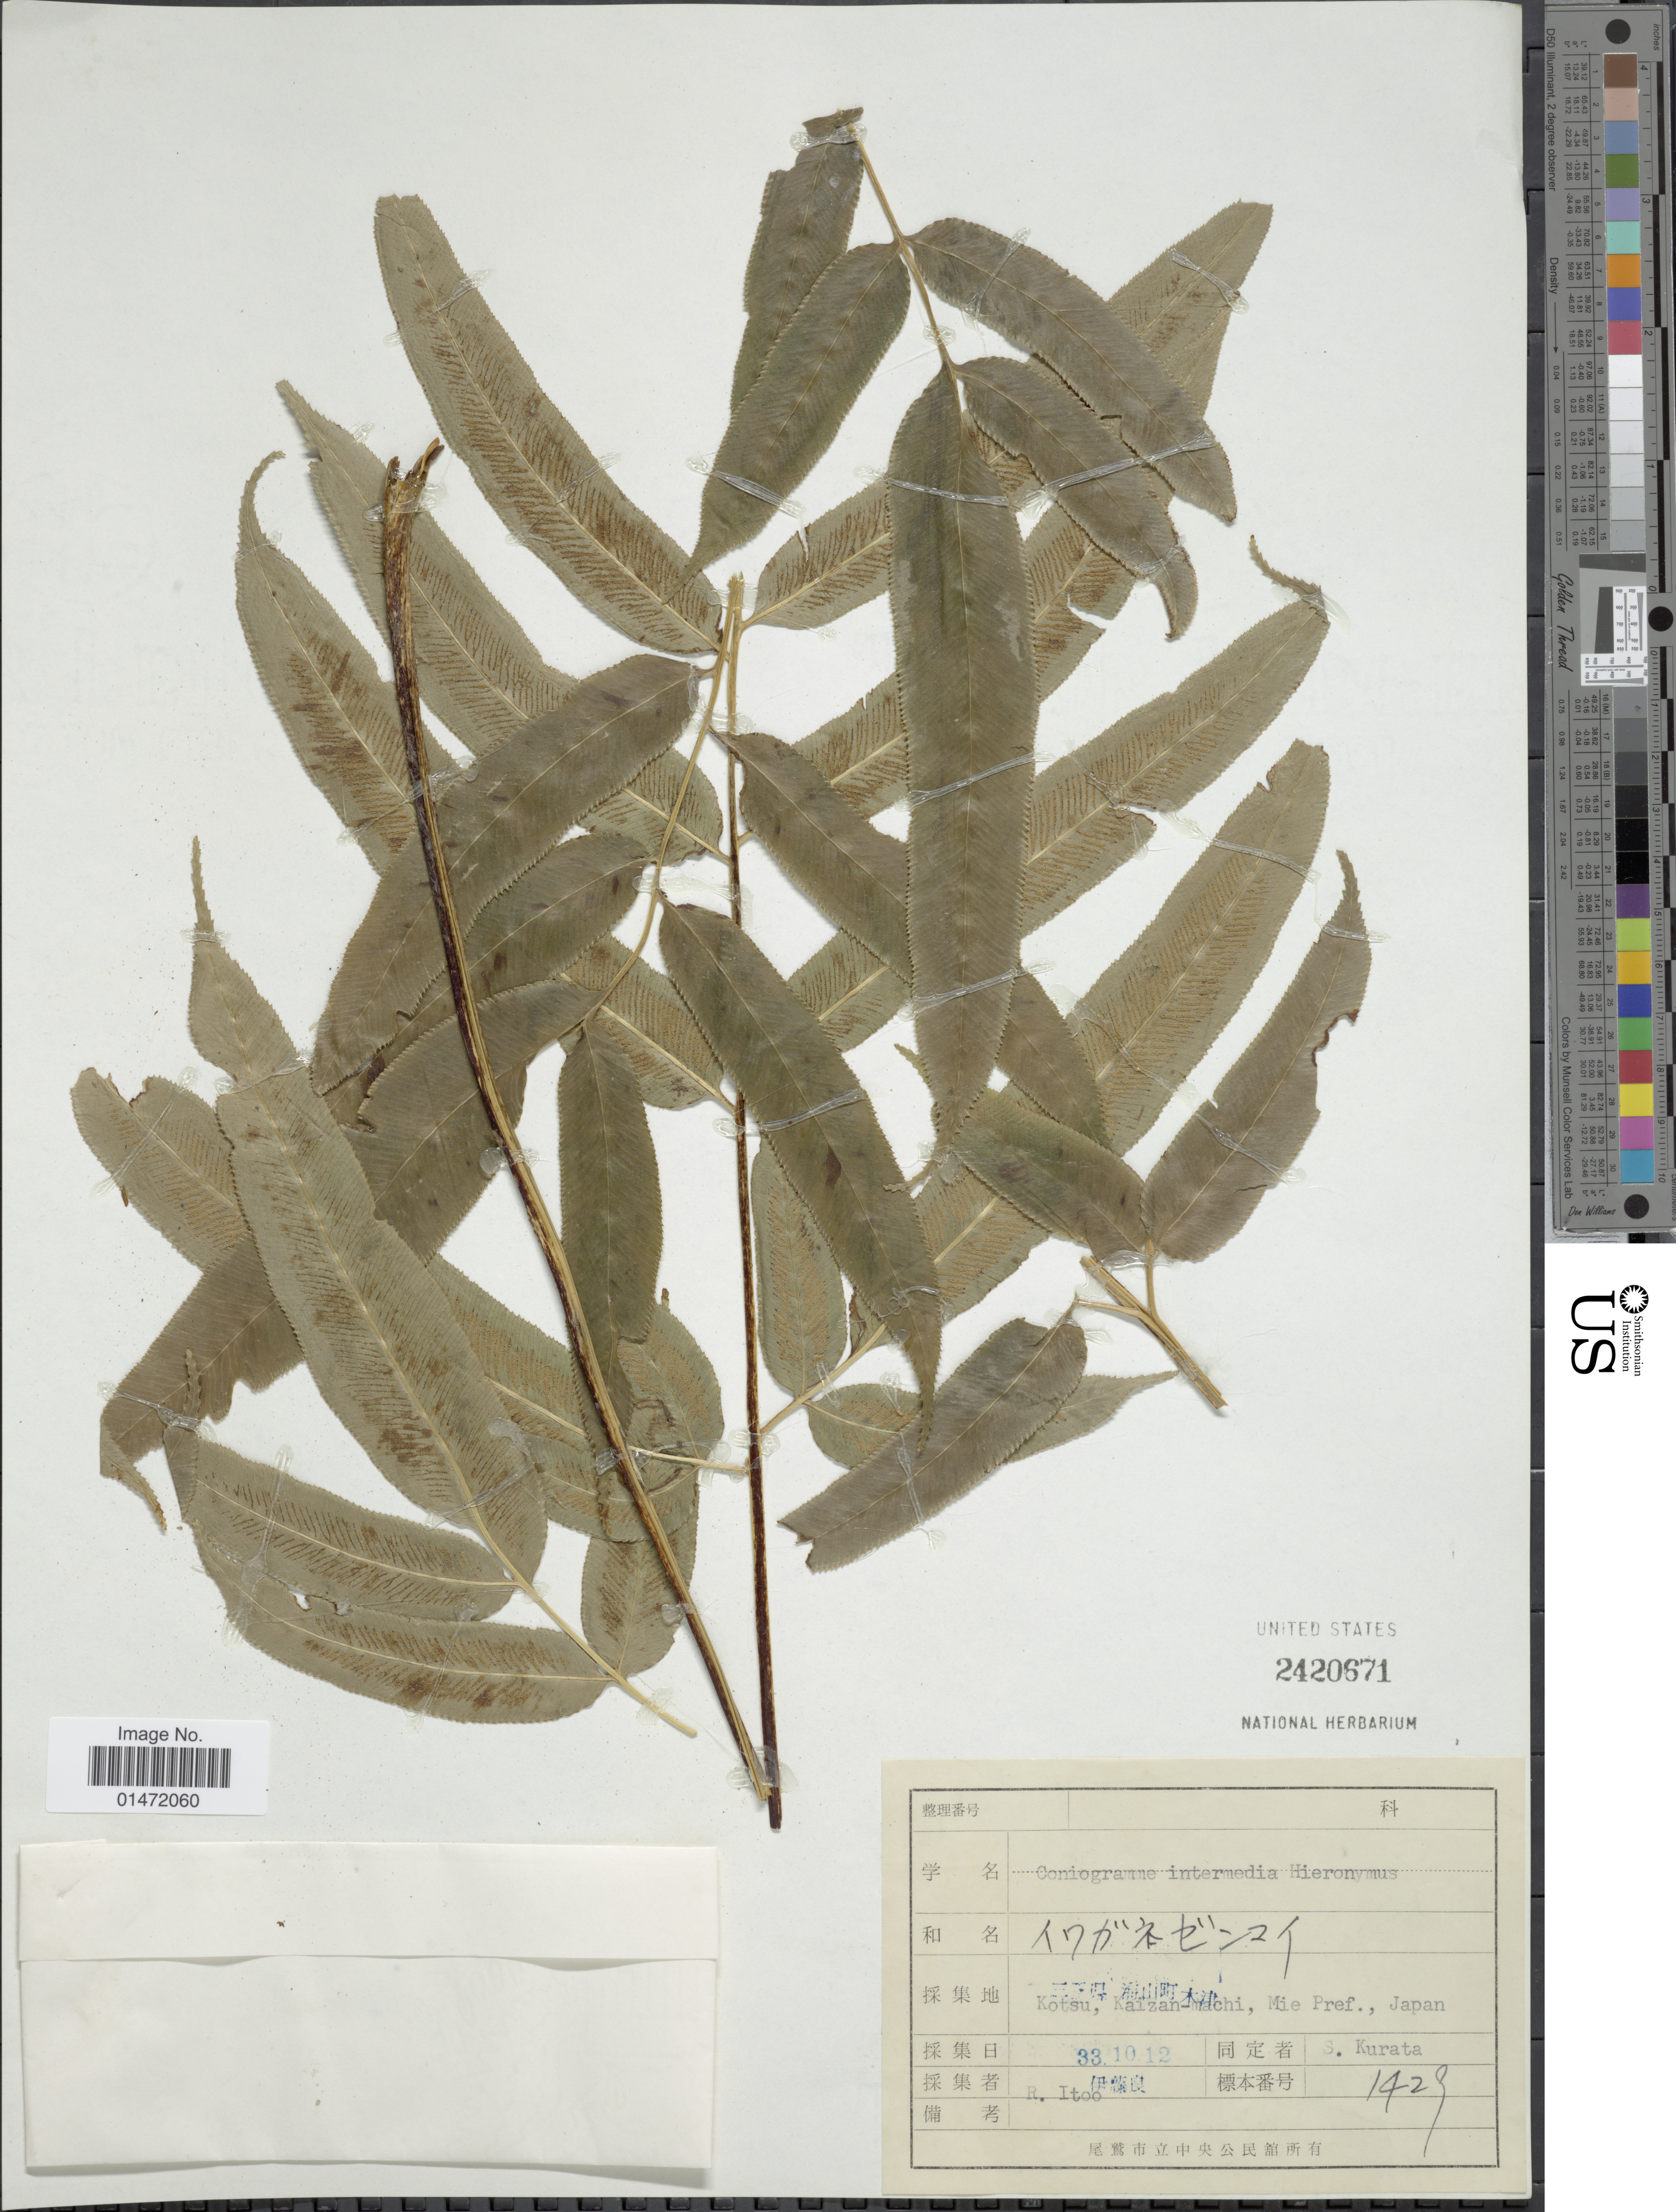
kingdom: Plantae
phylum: Tracheophyta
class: Polypodiopsida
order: Polypodiales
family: Pteridaceae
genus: Coniogramme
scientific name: Coniogramme intermedia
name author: Hieron.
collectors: Sa. Kurata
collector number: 1425*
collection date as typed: Transcribed d/m/y: 10/12/33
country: Japan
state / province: Mie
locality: Kotsu, Kaizan-machi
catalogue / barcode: US 2420671